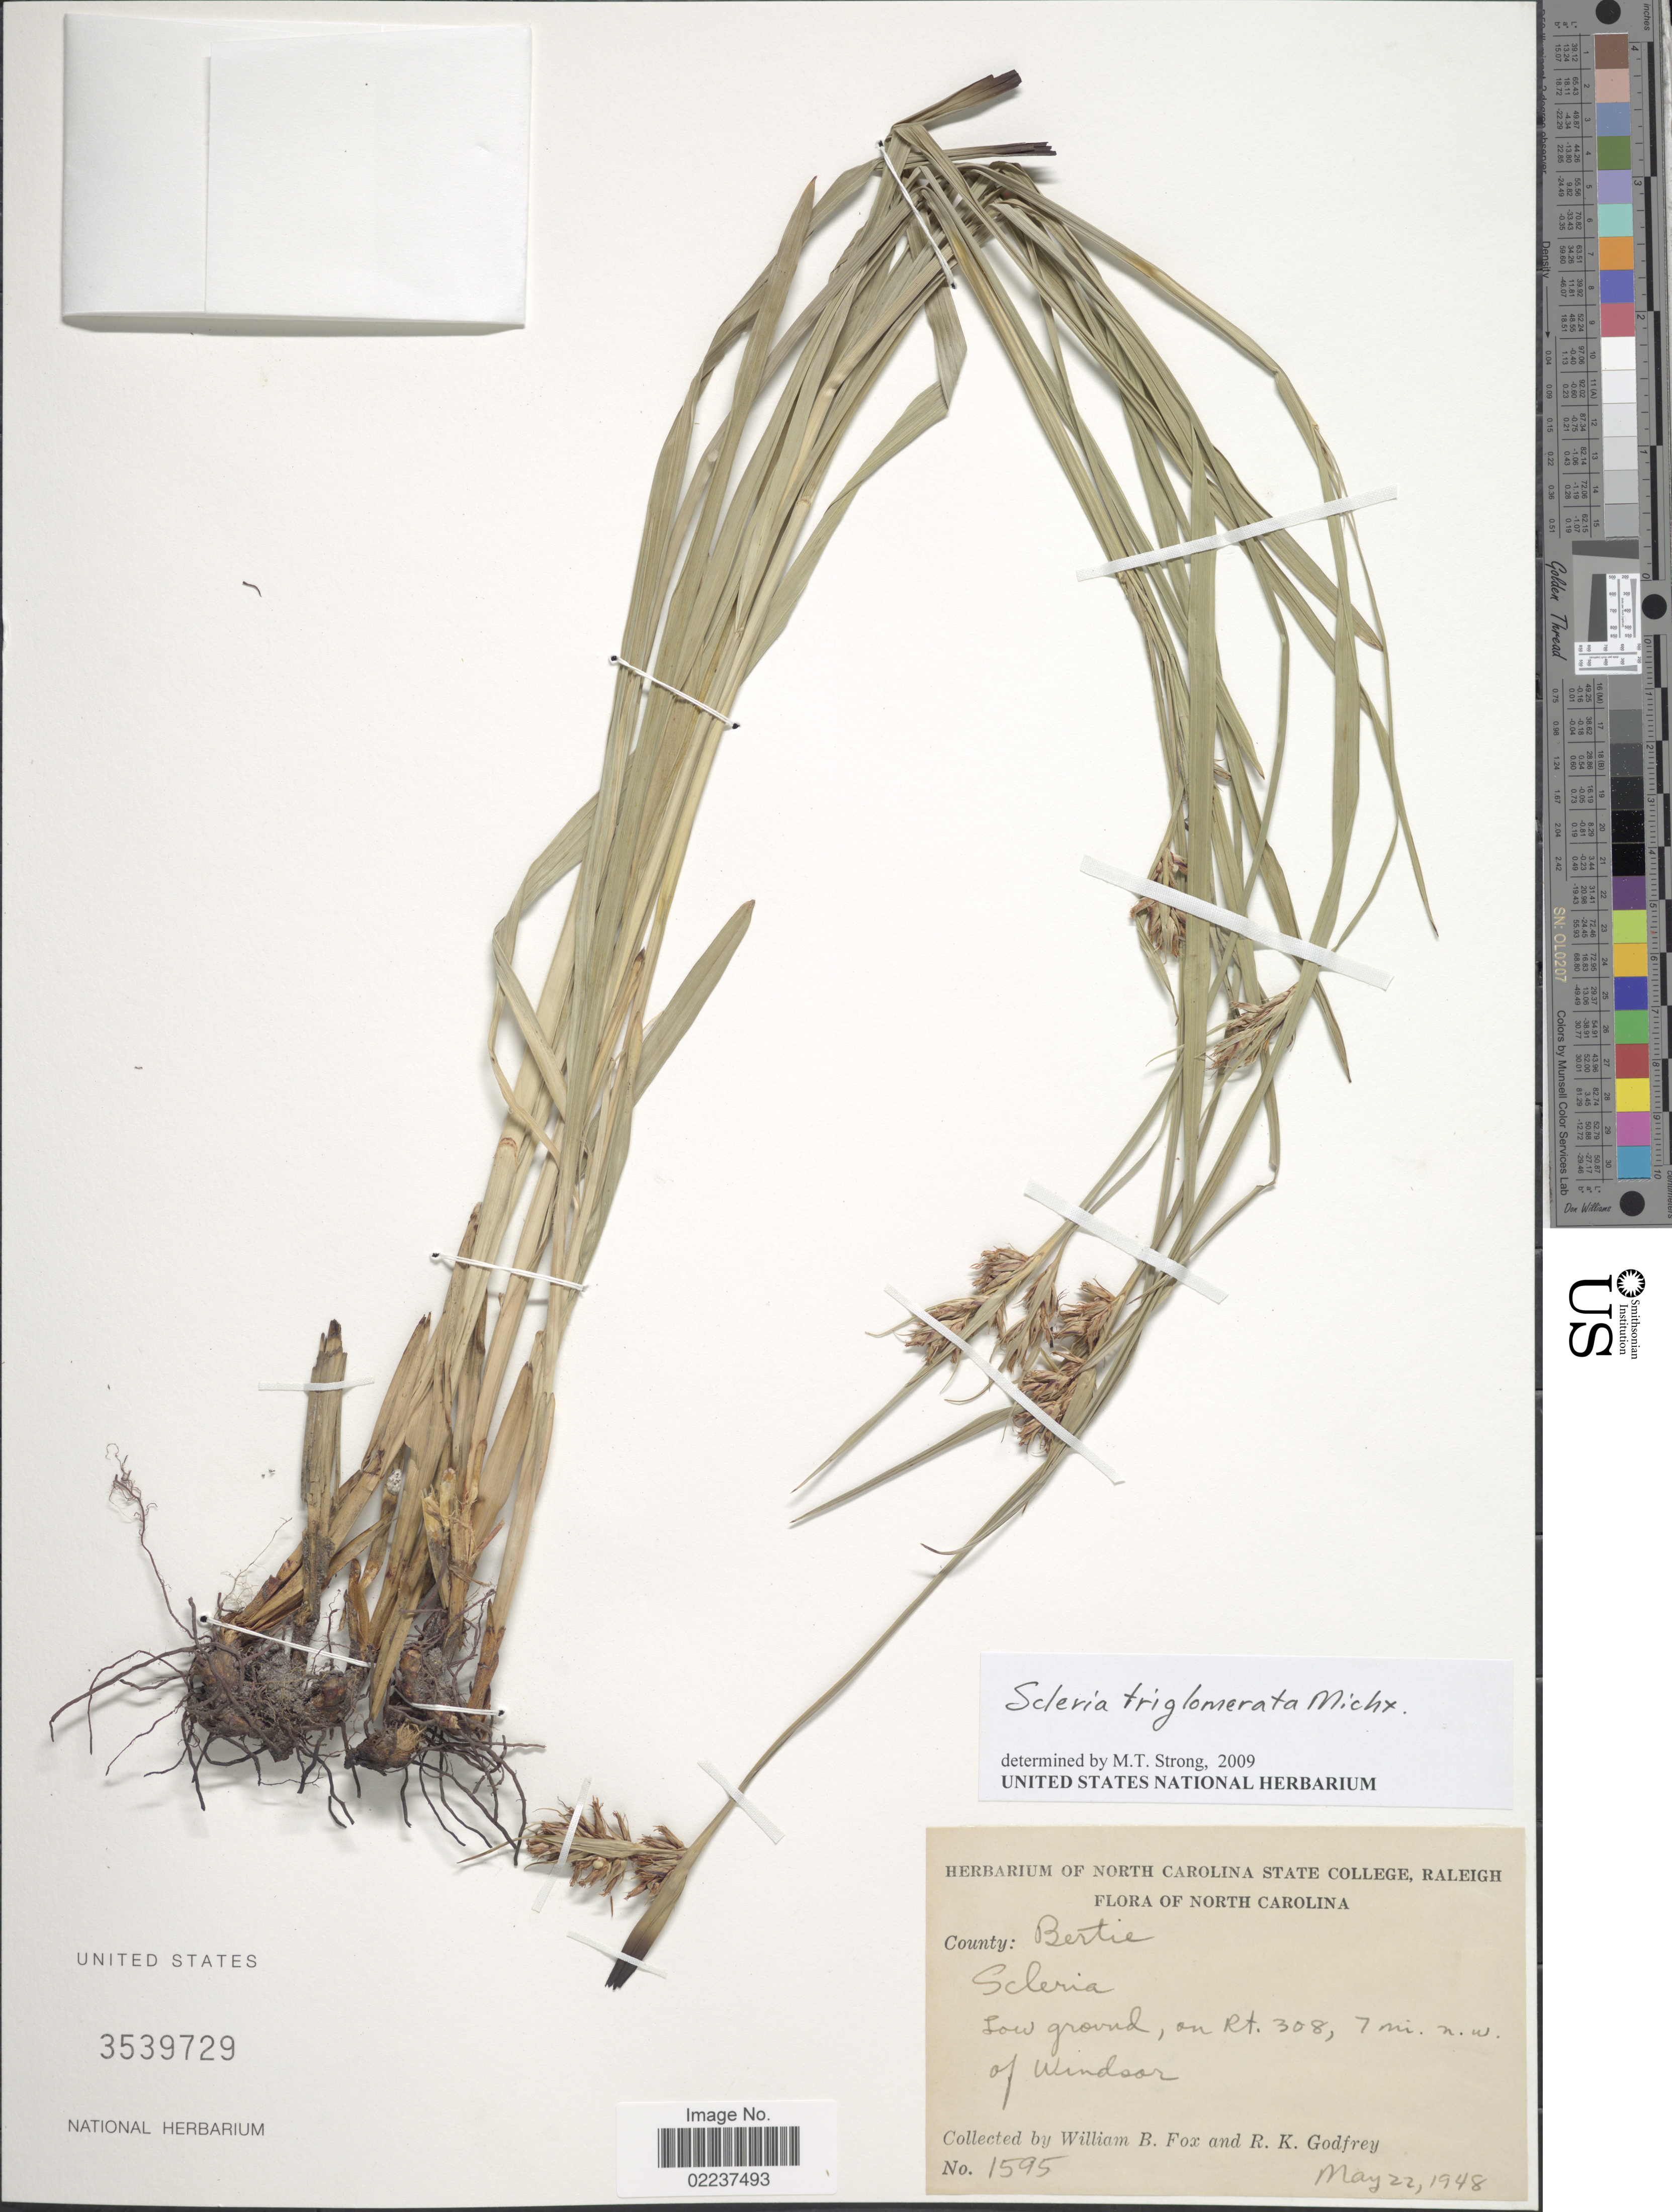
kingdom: Plantae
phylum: Tracheophyta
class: Liliopsida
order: Poales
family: Cyperaceae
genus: Scleria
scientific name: Scleria triglomerata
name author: Michx.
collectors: W. B. Fox & R. K. Godfrey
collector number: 1595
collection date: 1948-05-22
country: United States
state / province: North Carolina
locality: County: Bertie, low ground, on Rt. 308, 7 mi. n.w. of Windsor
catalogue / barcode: US 3539729